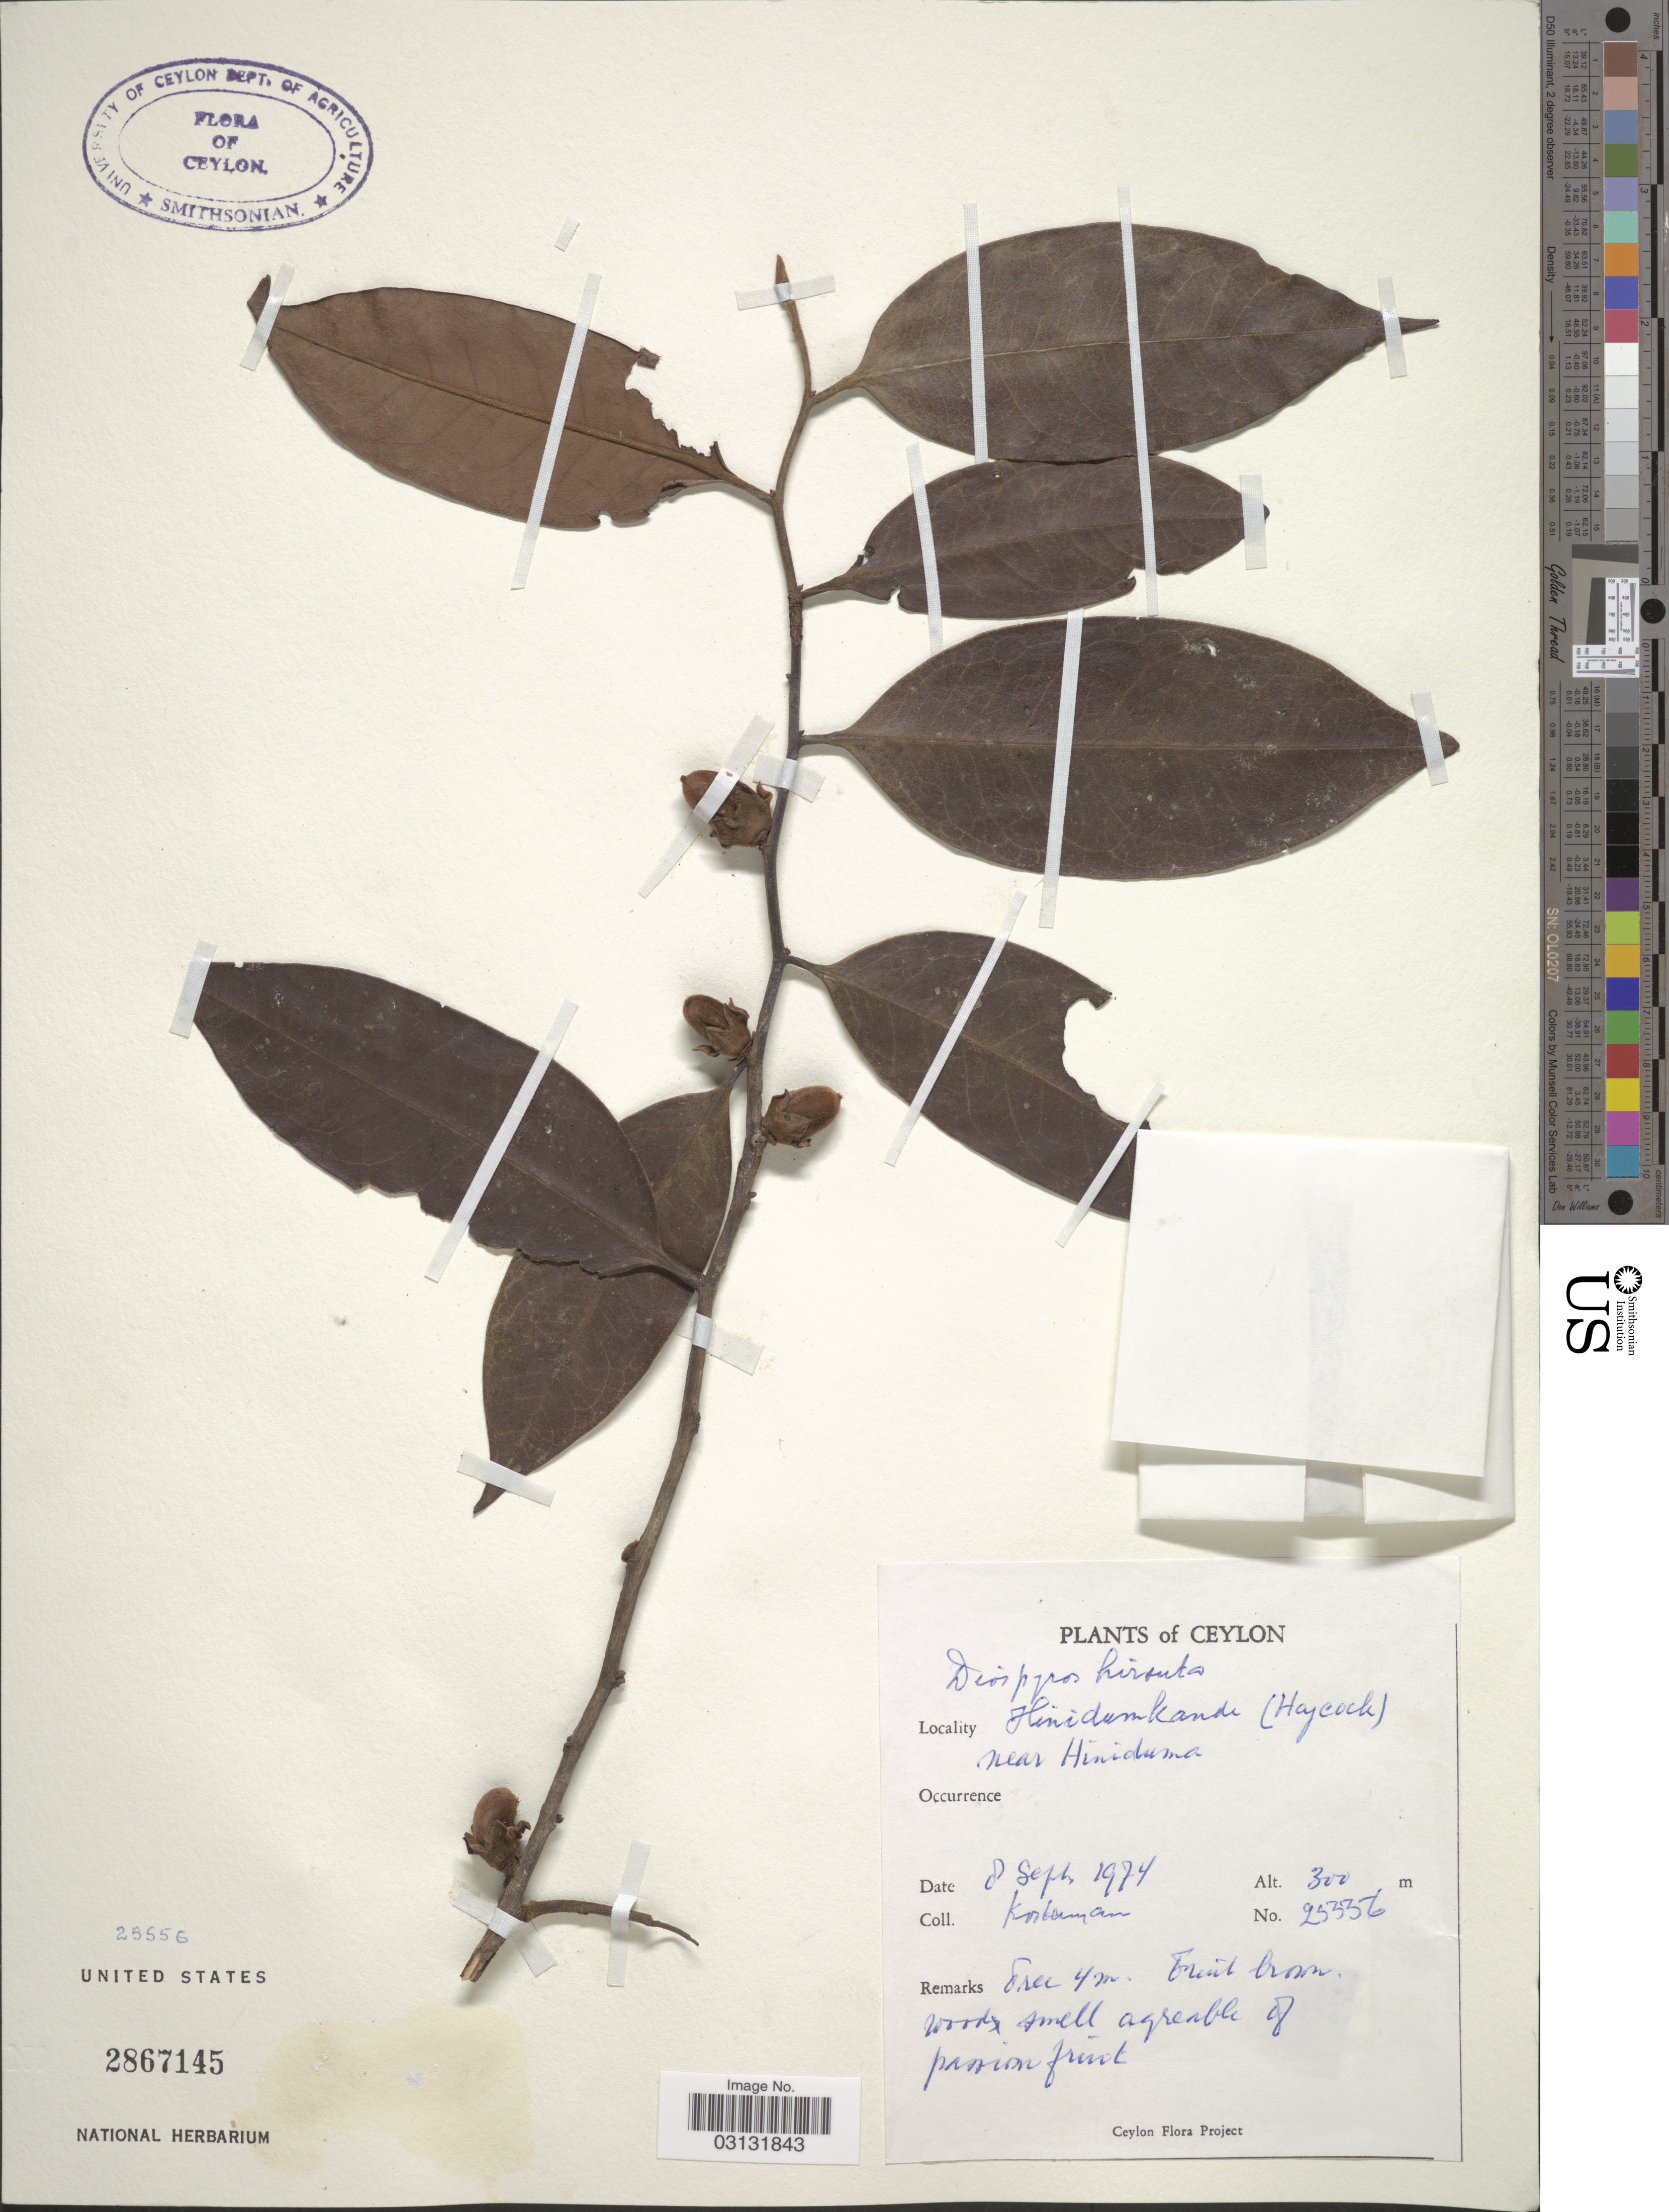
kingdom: Plantae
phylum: Tracheophyta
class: Magnoliopsida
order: Ericales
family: Ebenaceae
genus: Diospyros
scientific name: Diospyros hirsuta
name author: L. f.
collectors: Kostermans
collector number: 25556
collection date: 1974-09-08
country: Sri Lanka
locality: Ceylon. Hinidumkande (Haycock) near Hiniduma.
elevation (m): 300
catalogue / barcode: US 2867145